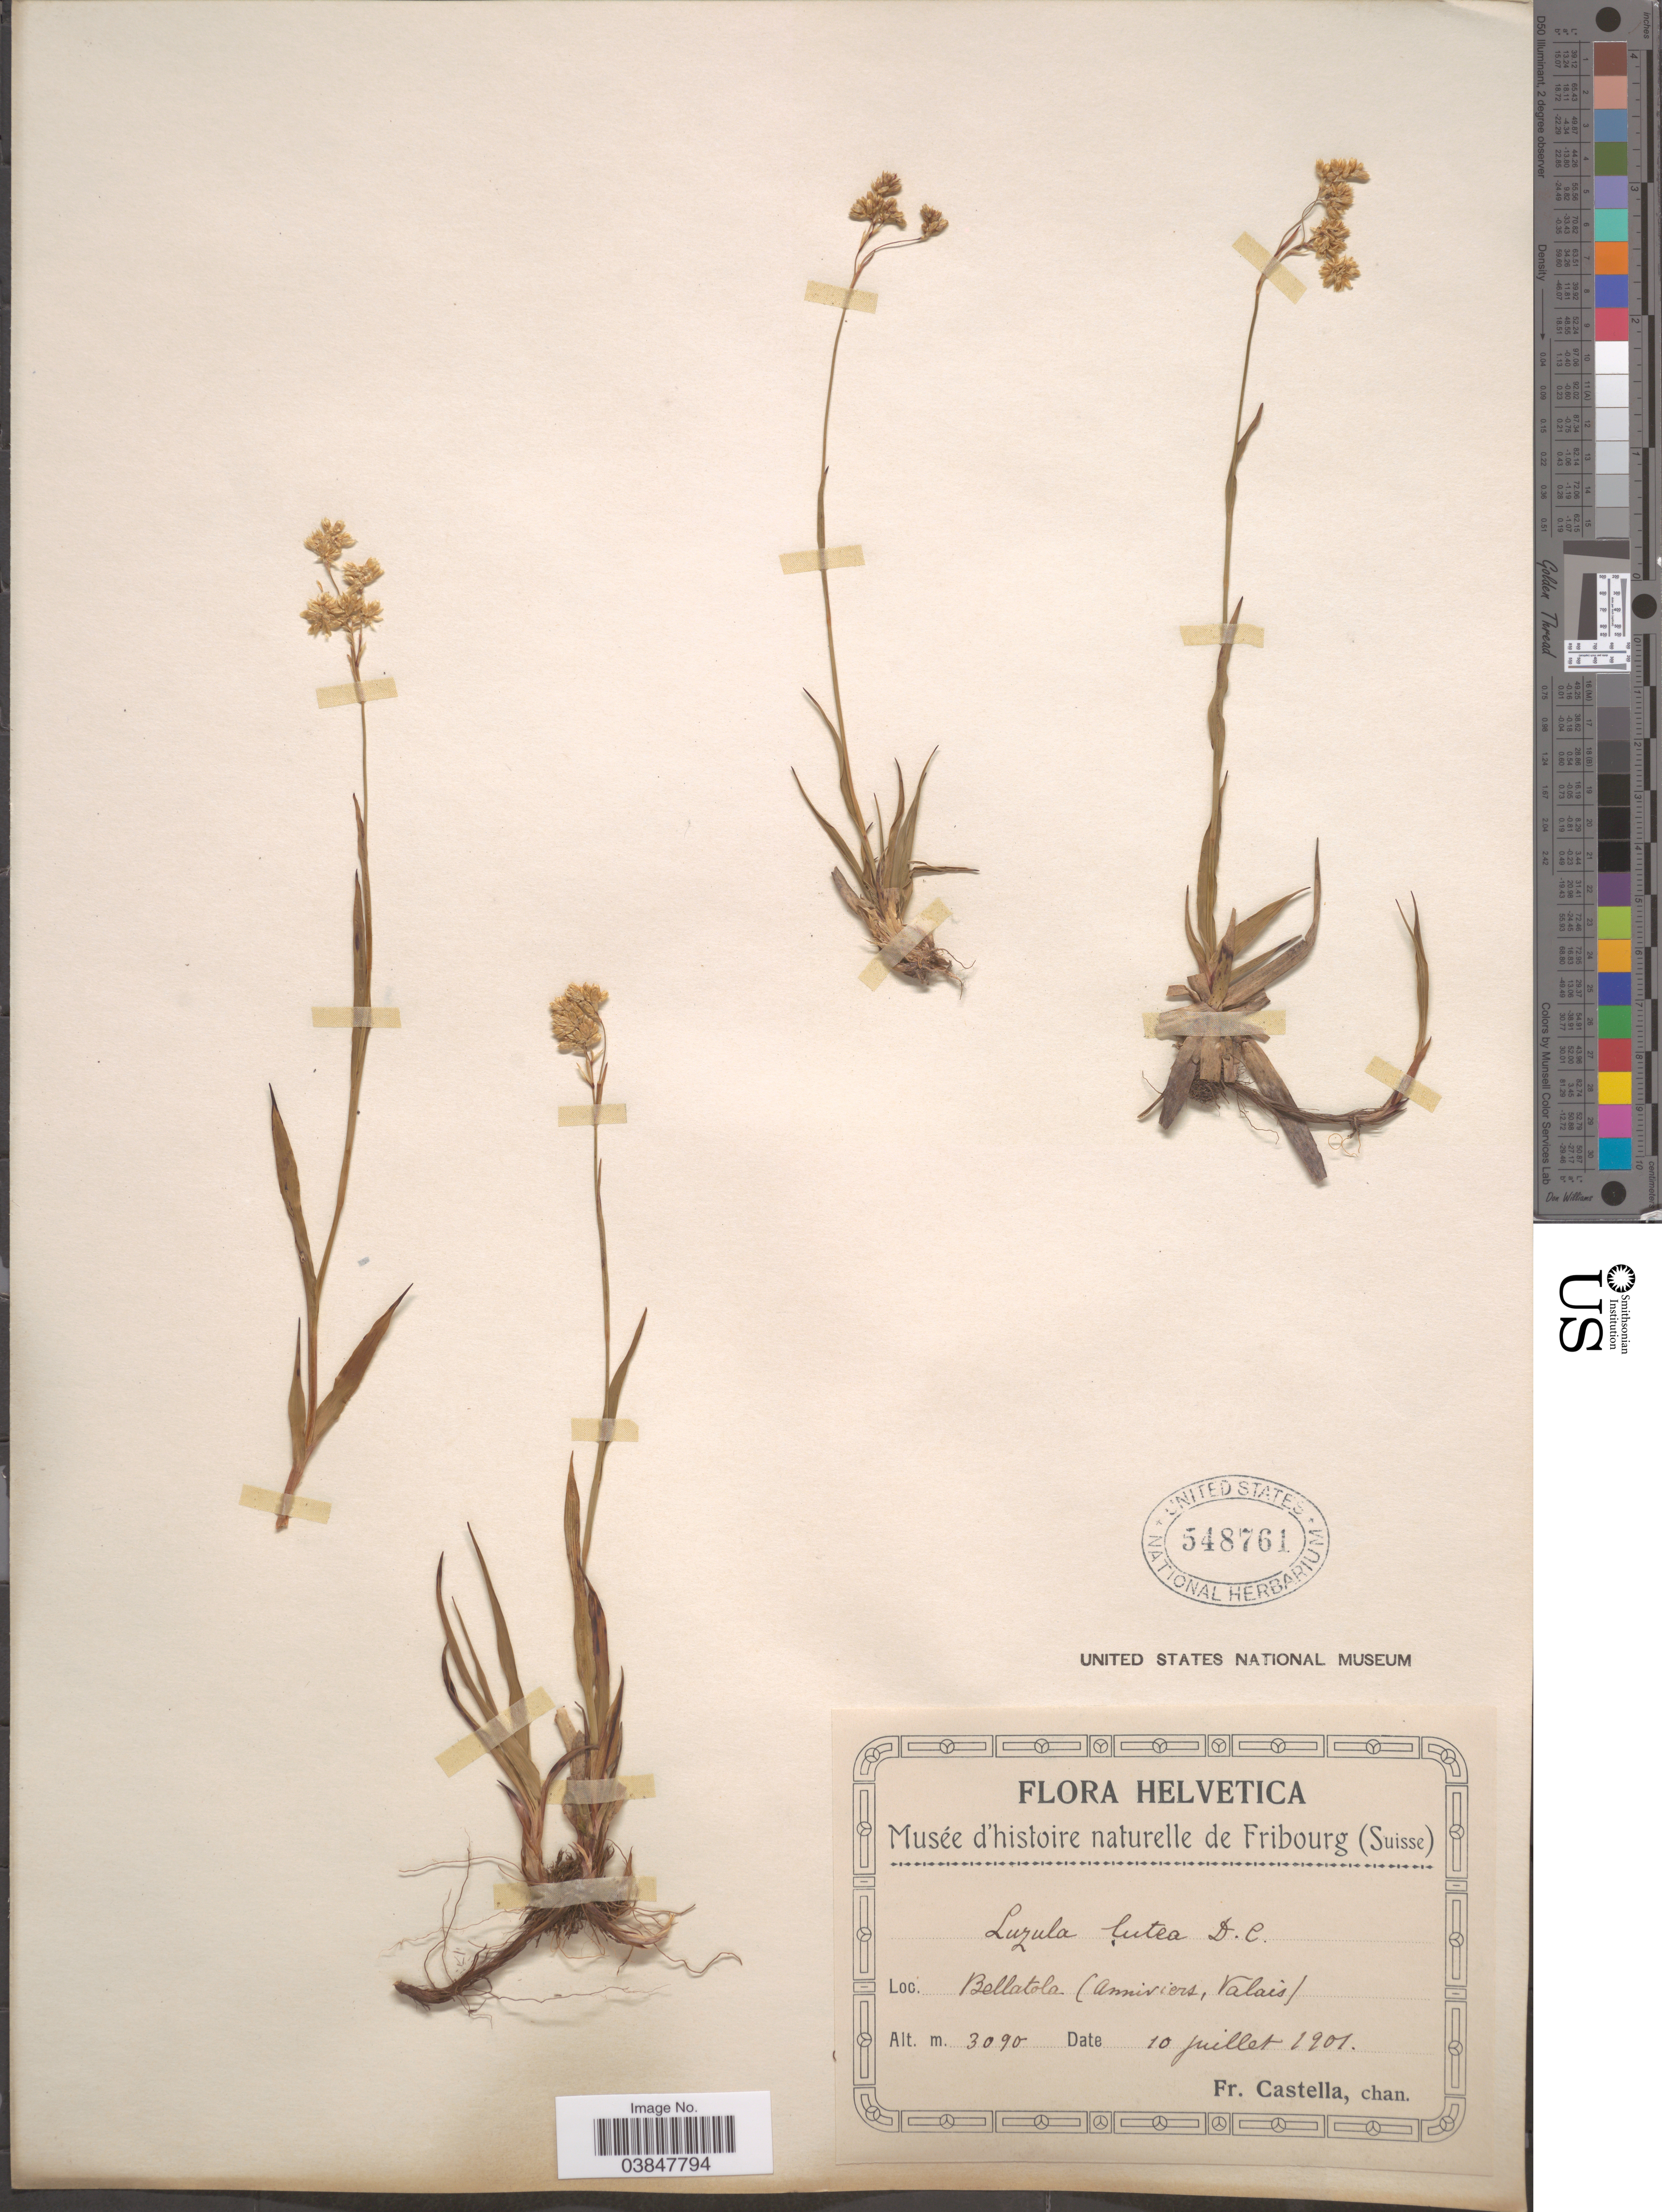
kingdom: Plantae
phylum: Tracheophyta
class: Liliopsida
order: Poales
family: Juncaceae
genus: Luzula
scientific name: Luzula lutea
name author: (All.) DC.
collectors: Fr. Castella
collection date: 1901-07-10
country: Switzerland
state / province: Valais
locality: Bellatola (Anniviers, Valais).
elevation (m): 3090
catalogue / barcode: US 548761